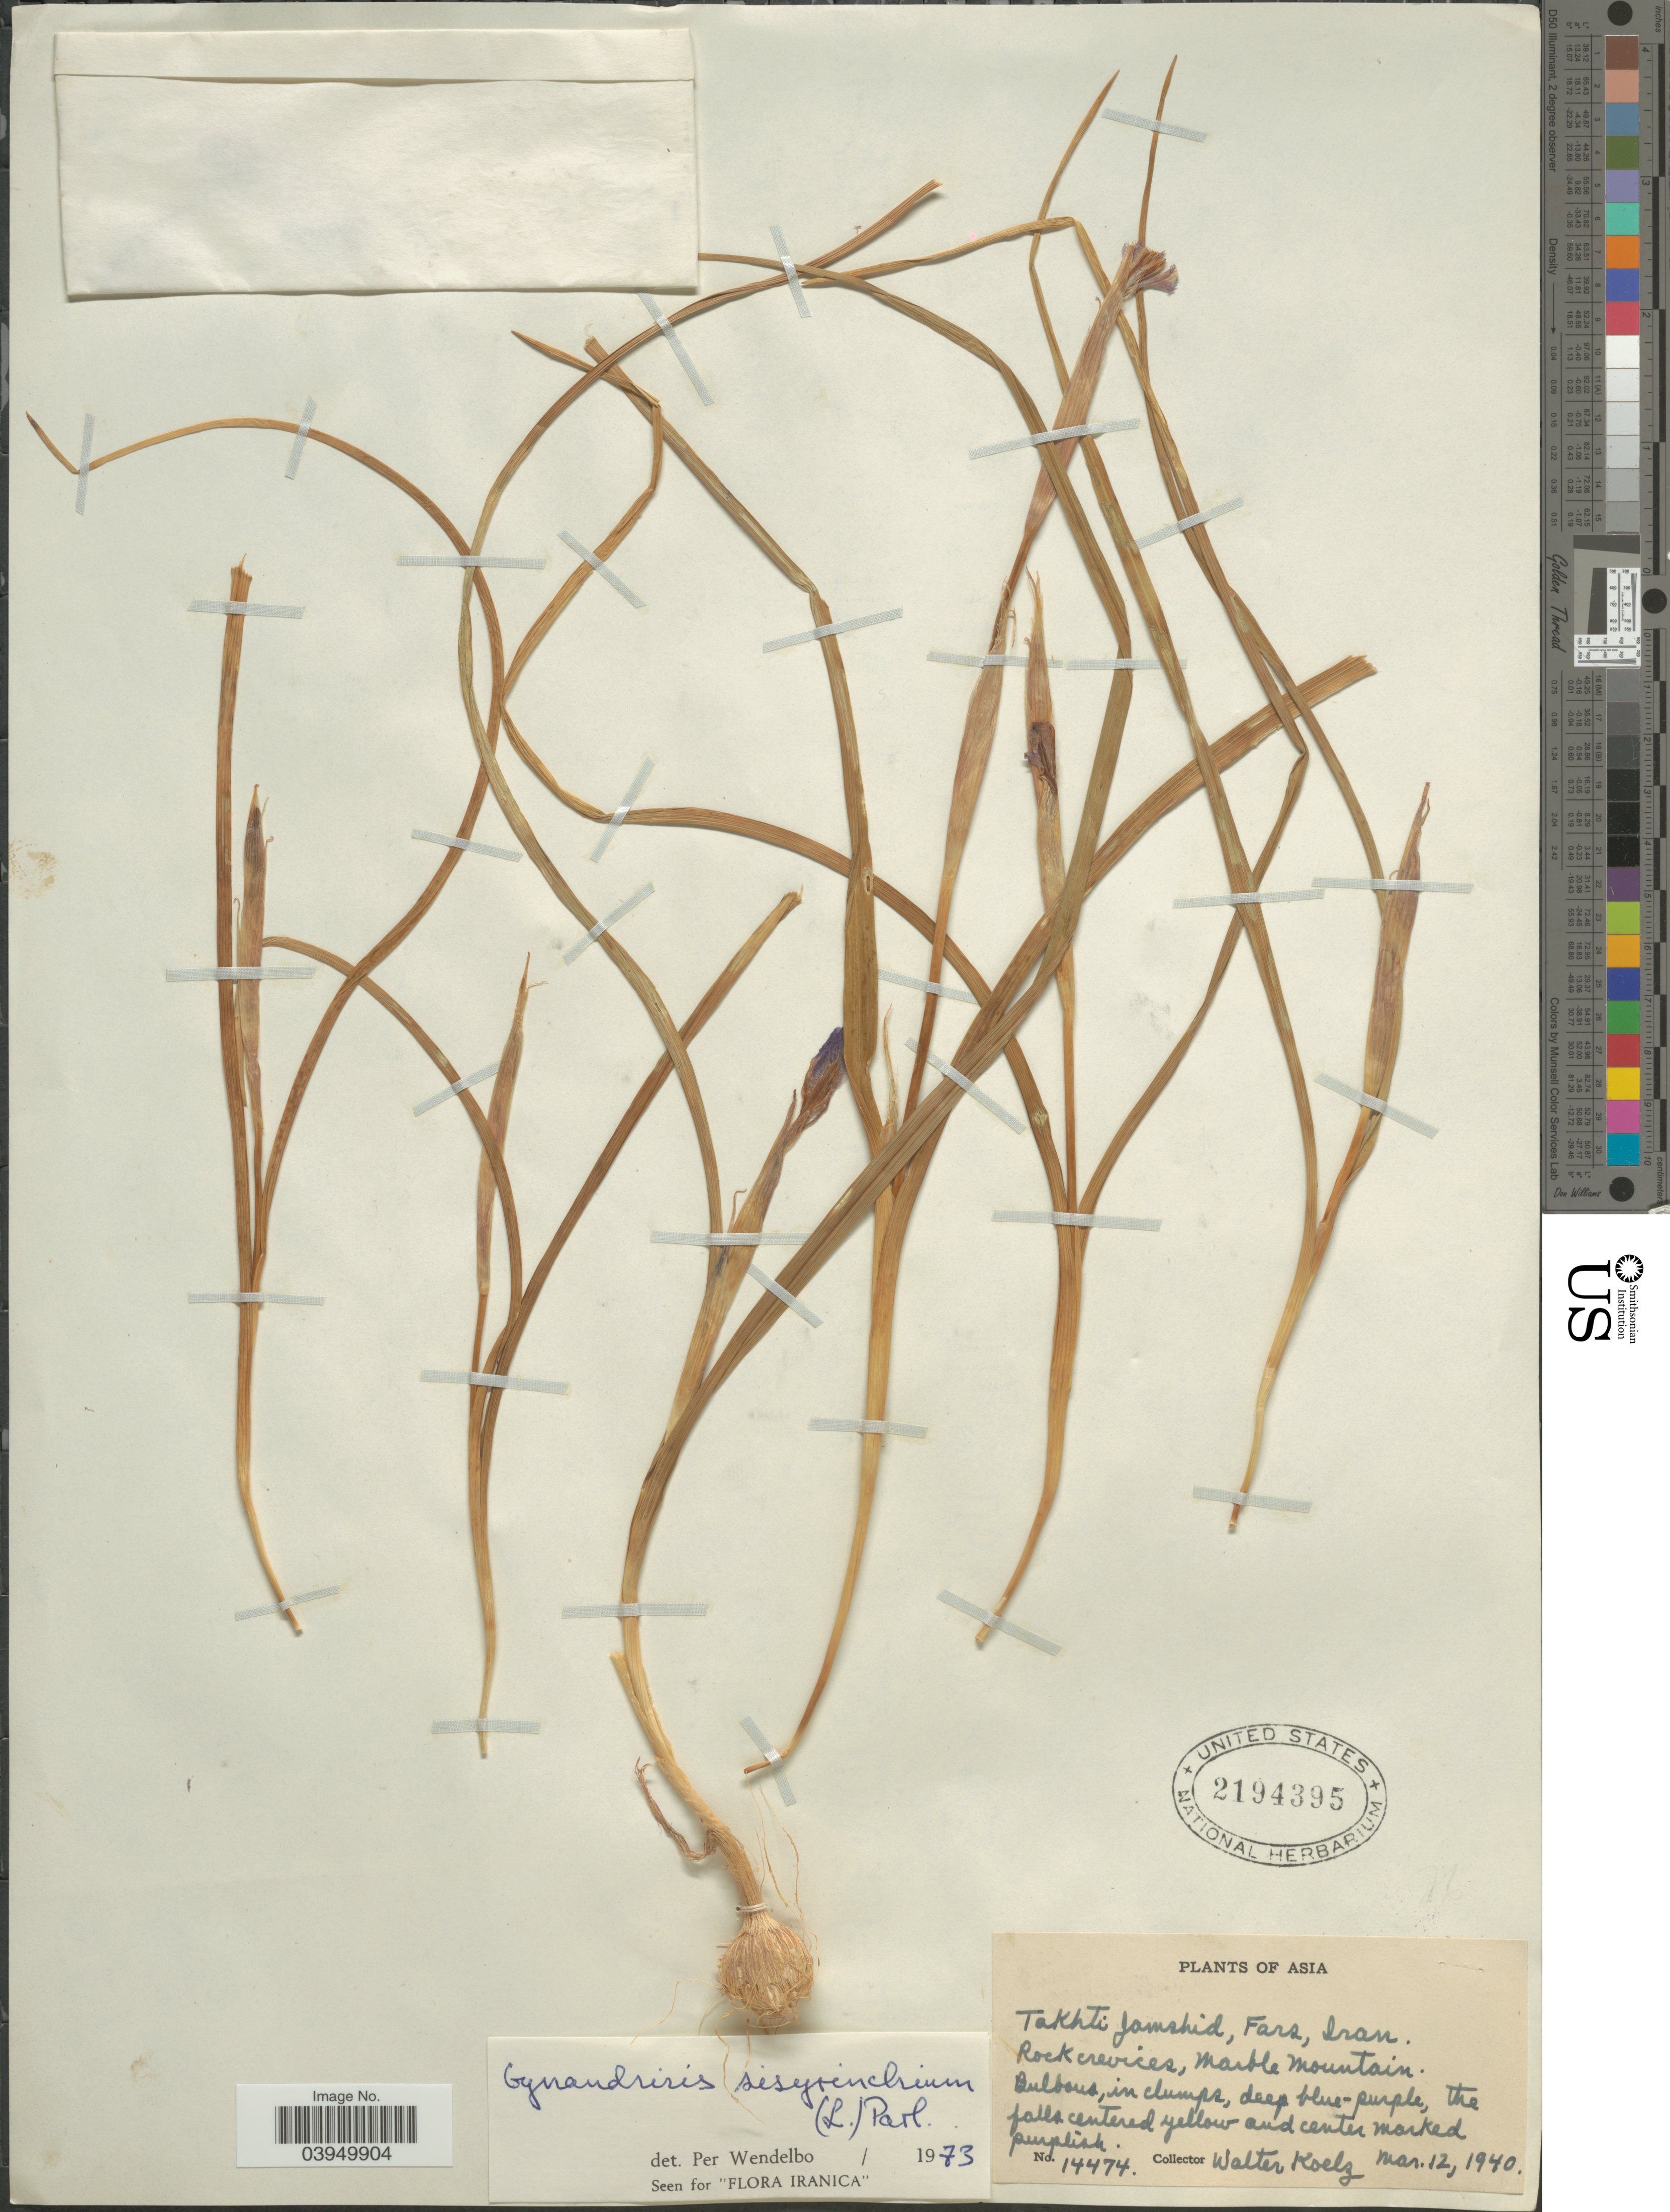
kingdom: Plantae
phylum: Tracheophyta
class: Liliopsida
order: Asparagales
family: Iridaceae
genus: Iris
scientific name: Iris sisyrinchium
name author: L.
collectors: W. N. Koelz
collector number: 14474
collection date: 1940-03-12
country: Iran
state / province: Fars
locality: Takhti Jamshid. Rock crevices, Marble Mountain.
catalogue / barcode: US 2194395